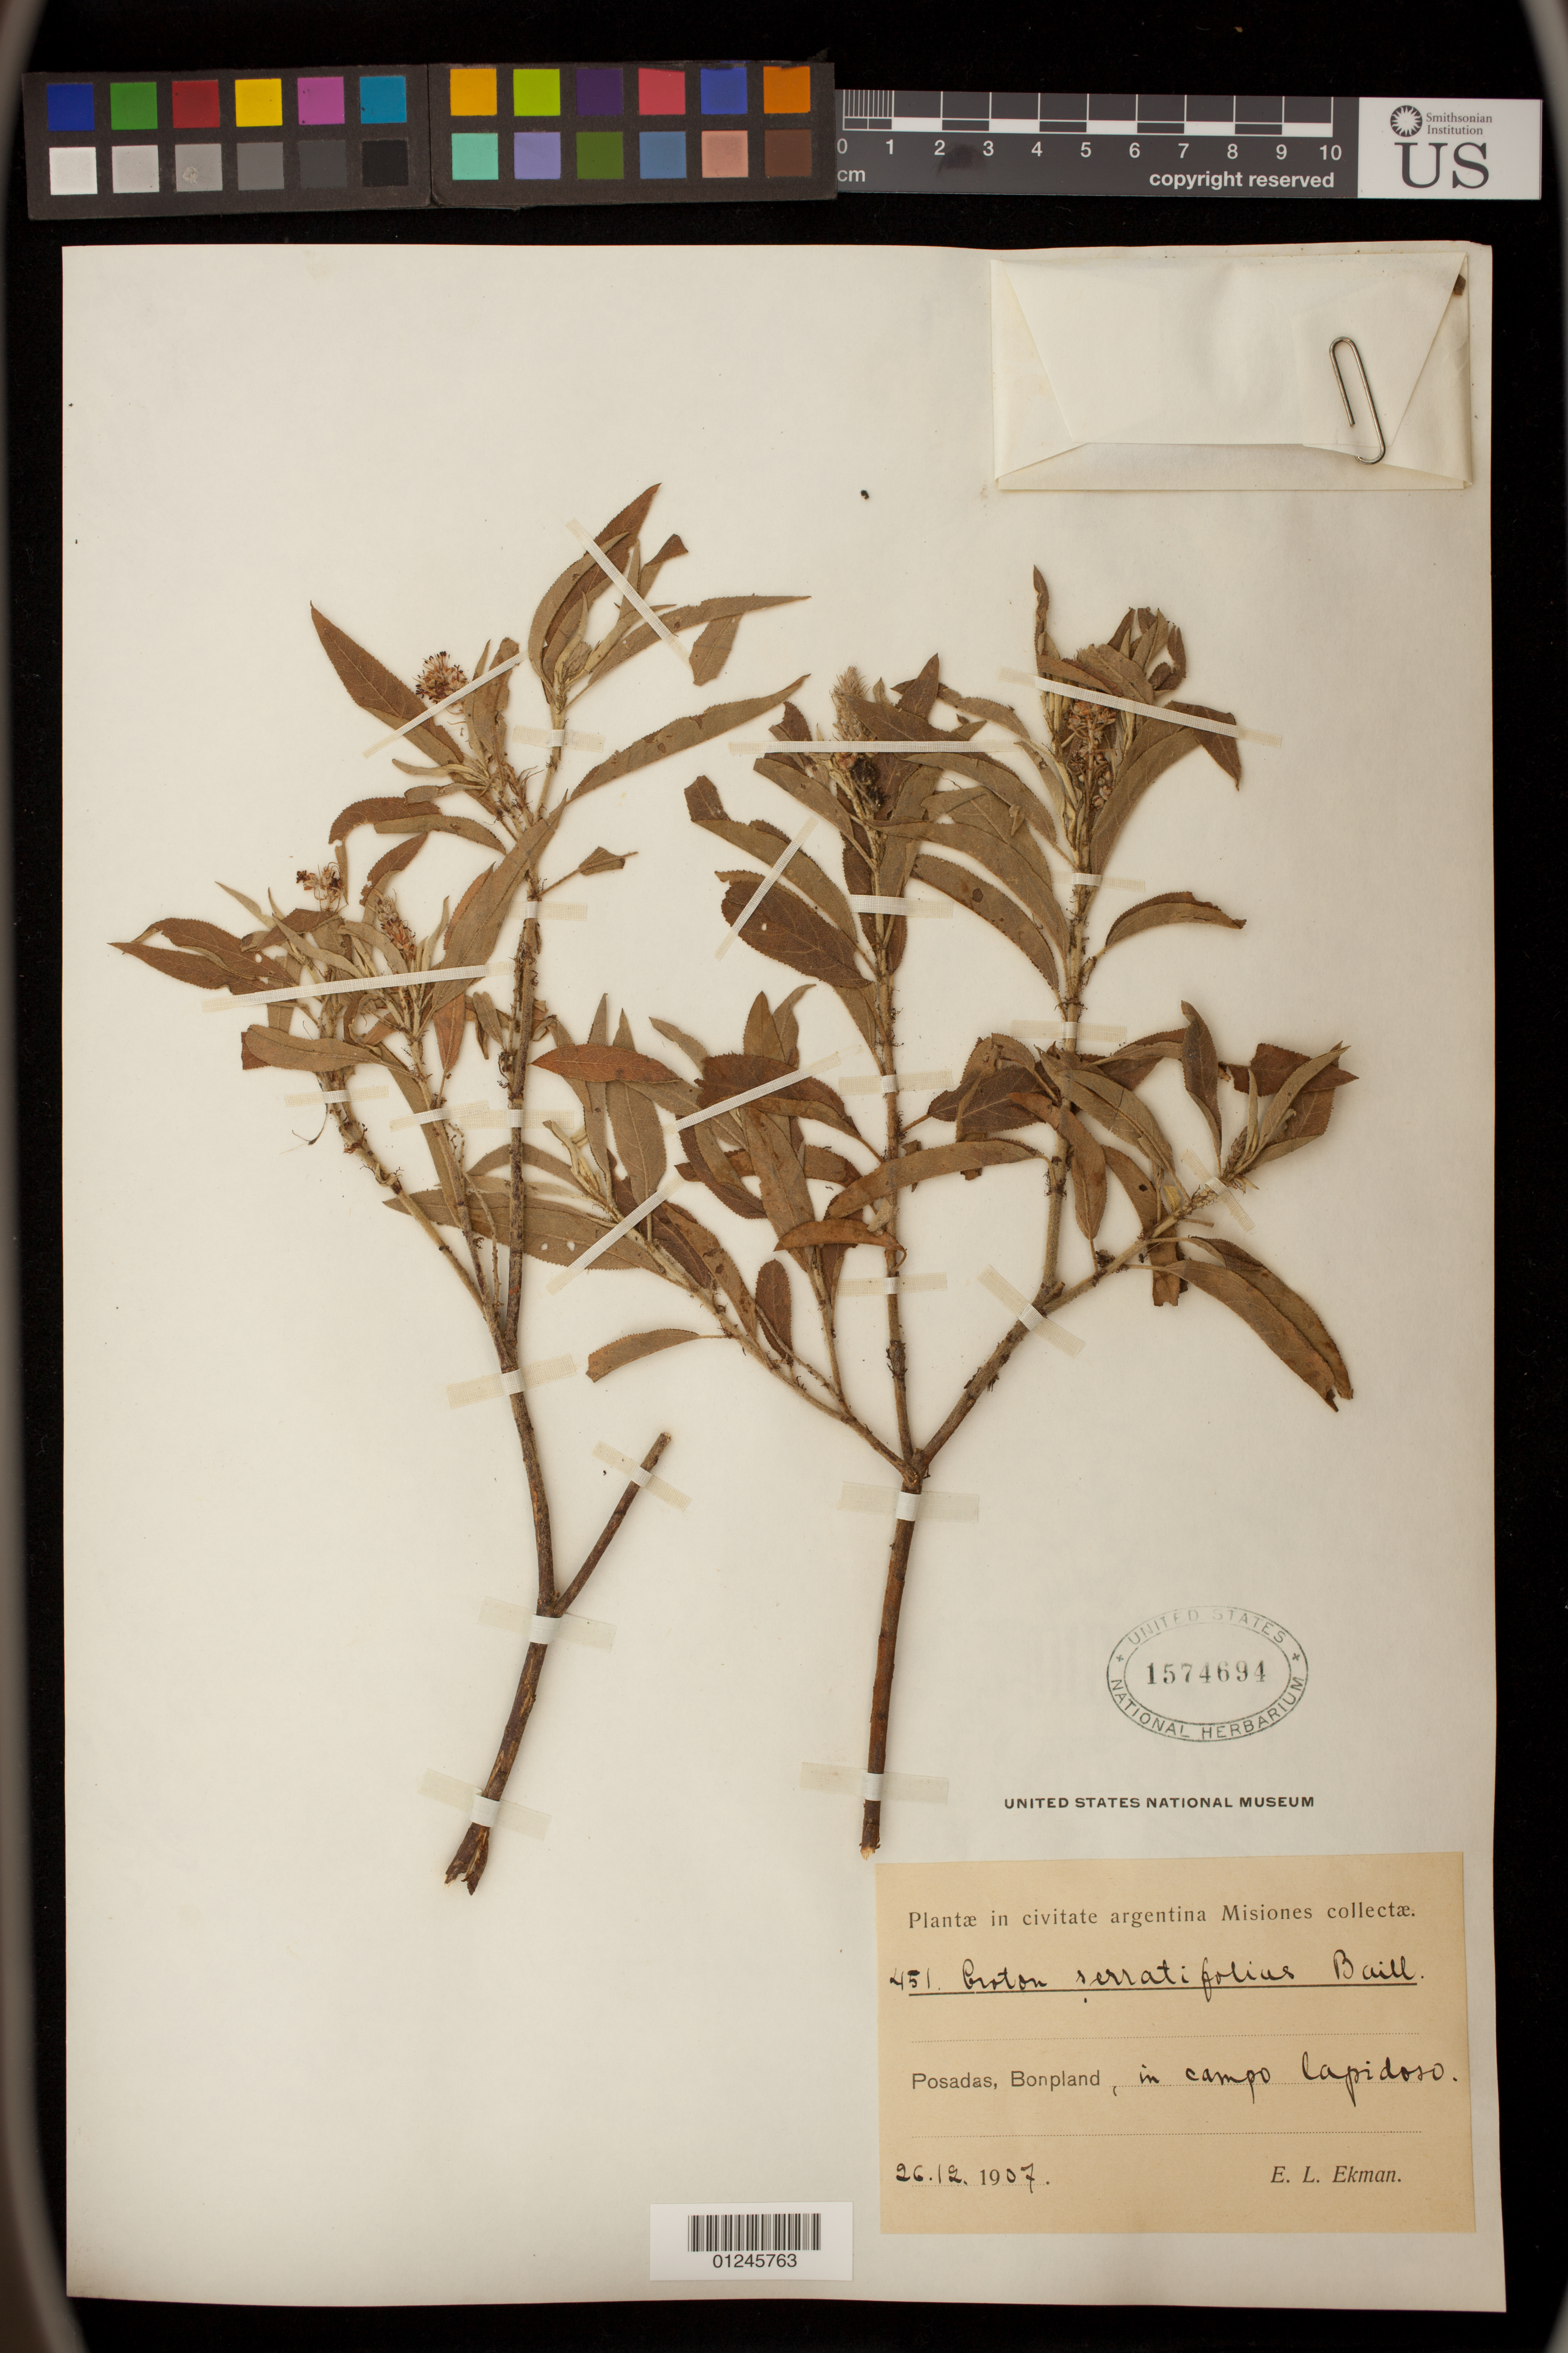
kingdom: Plantae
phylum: Tracheophyta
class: Magnoliopsida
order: Malpighiales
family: Euphorbiaceae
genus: Croton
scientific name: Croton serratifolius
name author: Baill.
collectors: E. L. Ekman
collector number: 451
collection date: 1907-12-26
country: Argentina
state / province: Misiones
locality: Posadas, Bonpland, in campo lapidoso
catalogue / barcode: US 1574694